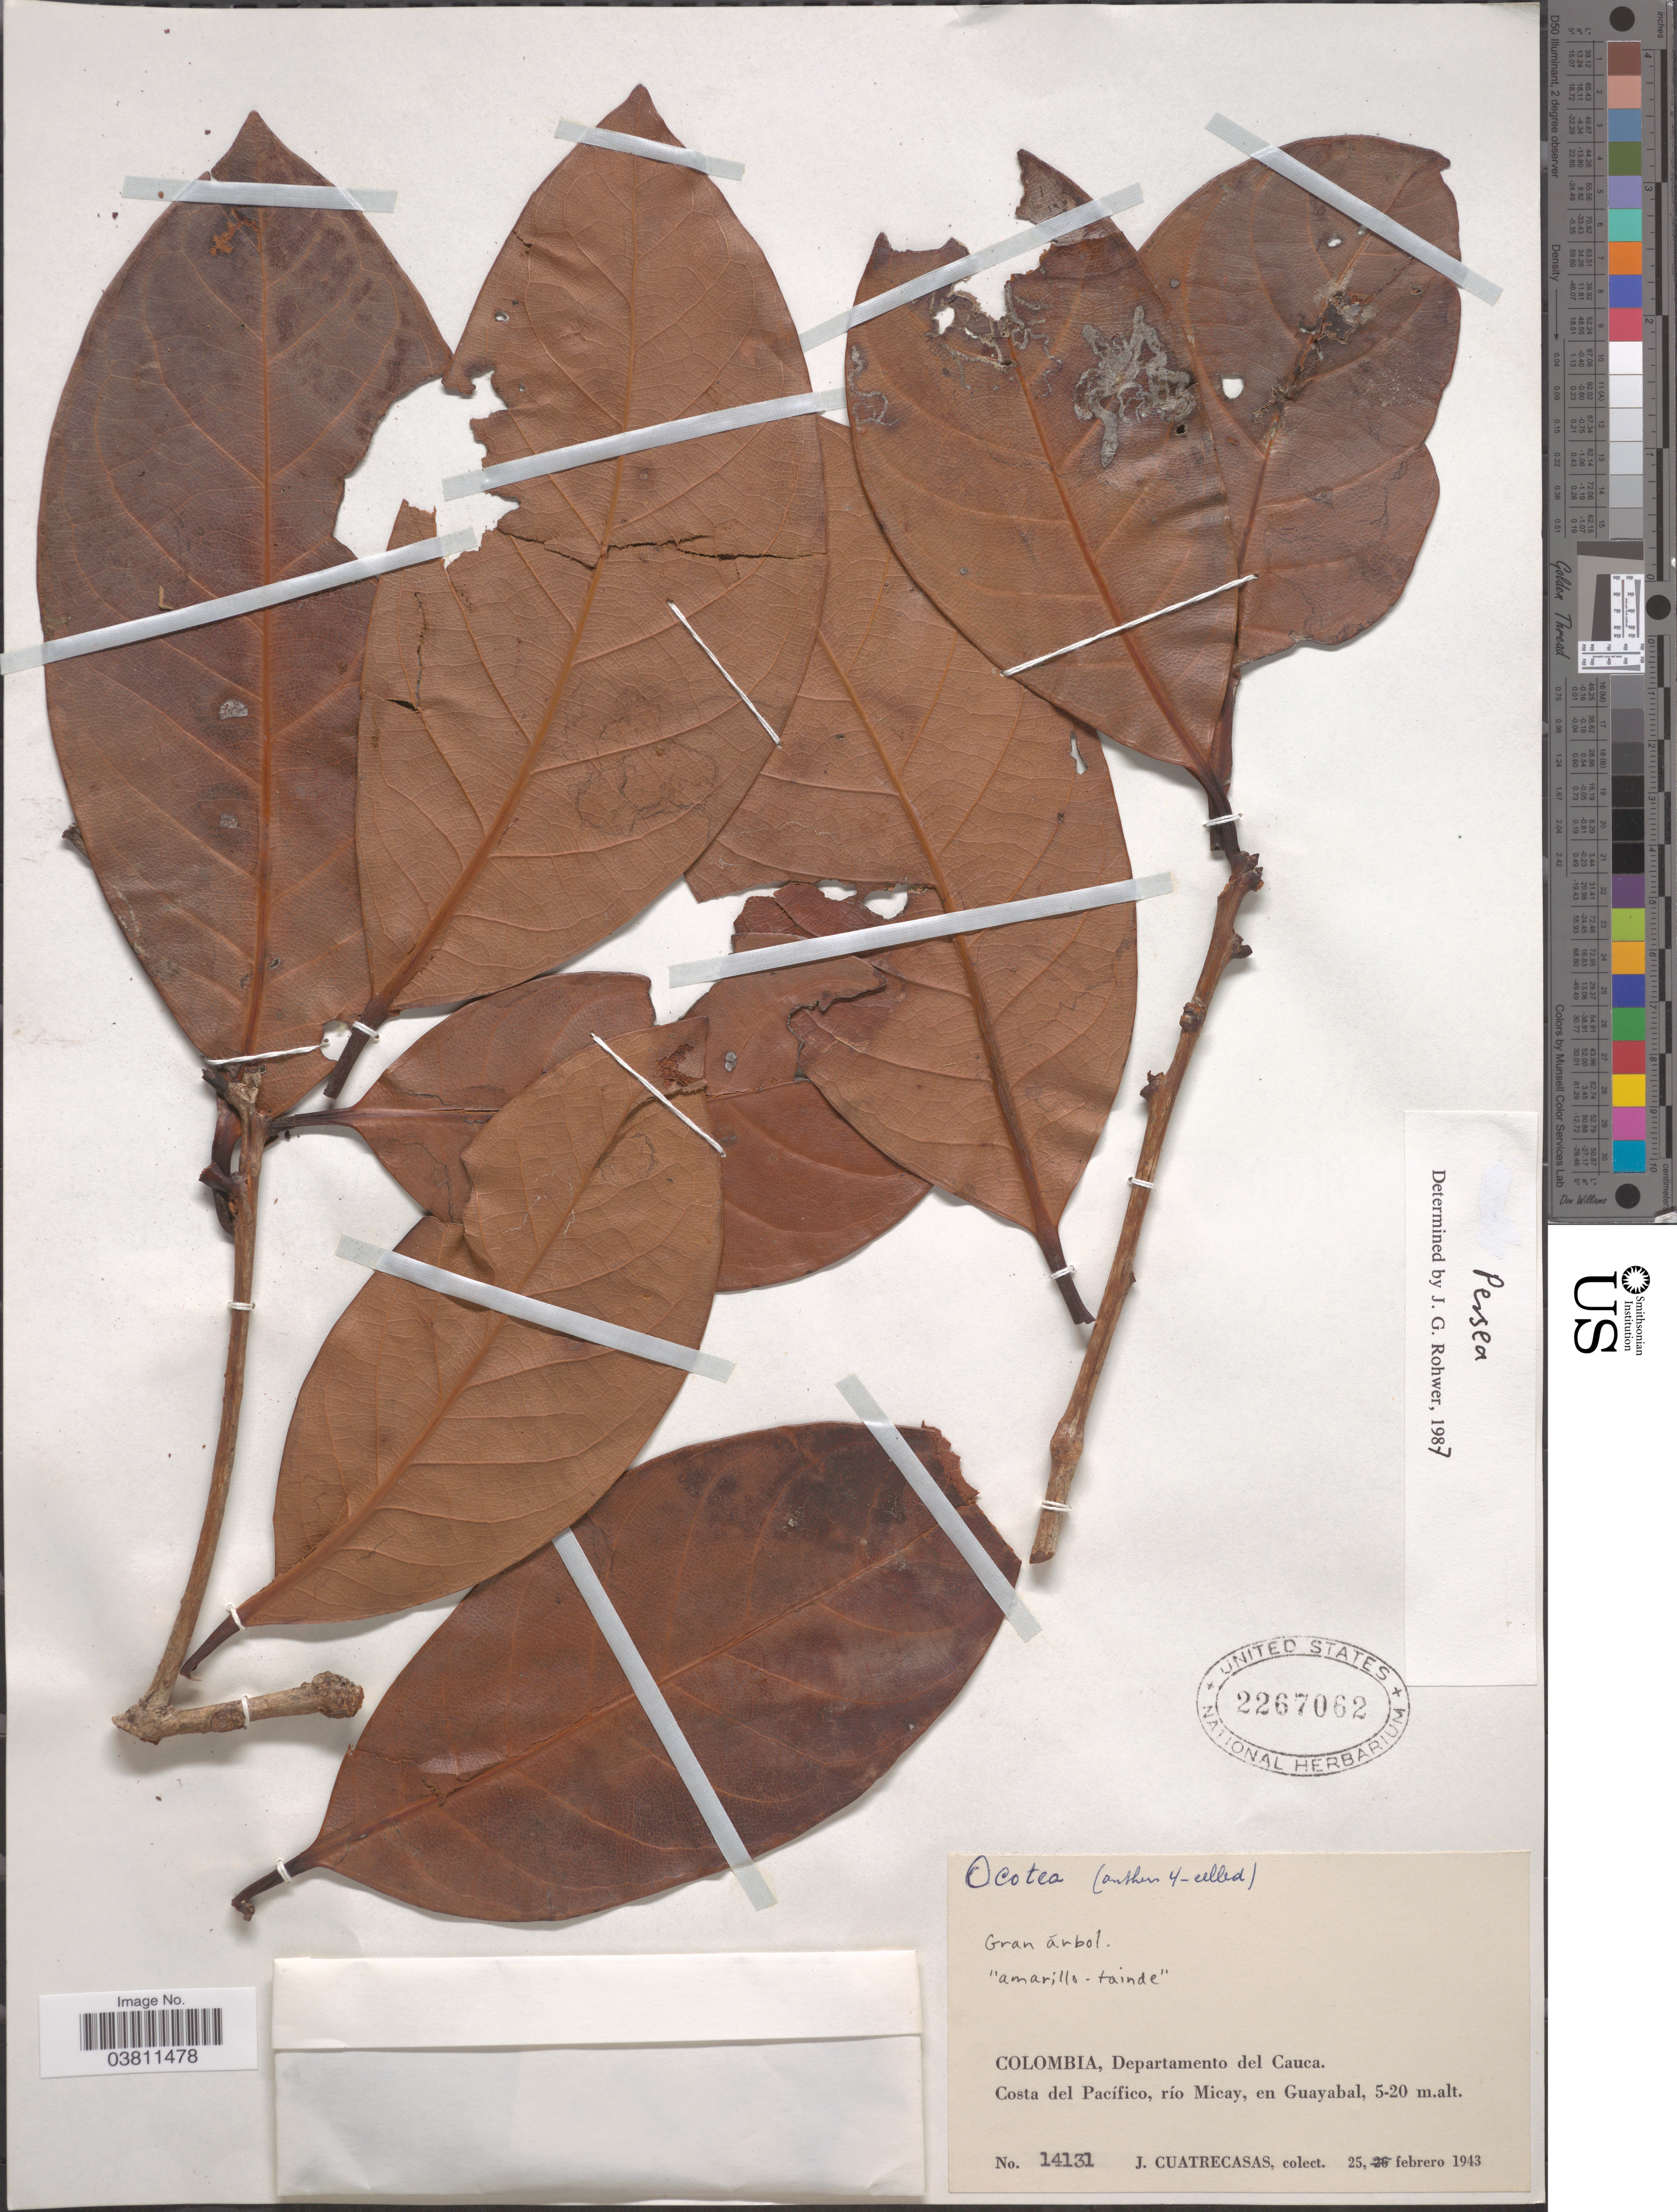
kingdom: Plantae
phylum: Tracheophyta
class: Magnoliopsida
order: Laurales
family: Lauraceae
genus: Persea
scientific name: Persea sp.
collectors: J. Cuatrecasas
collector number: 14131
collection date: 1943-02-25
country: Colombia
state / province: Cauca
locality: Departamento del Cauca. Costa del Pacífico, río Micay, en Guayabal.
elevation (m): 5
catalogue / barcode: US 2267062